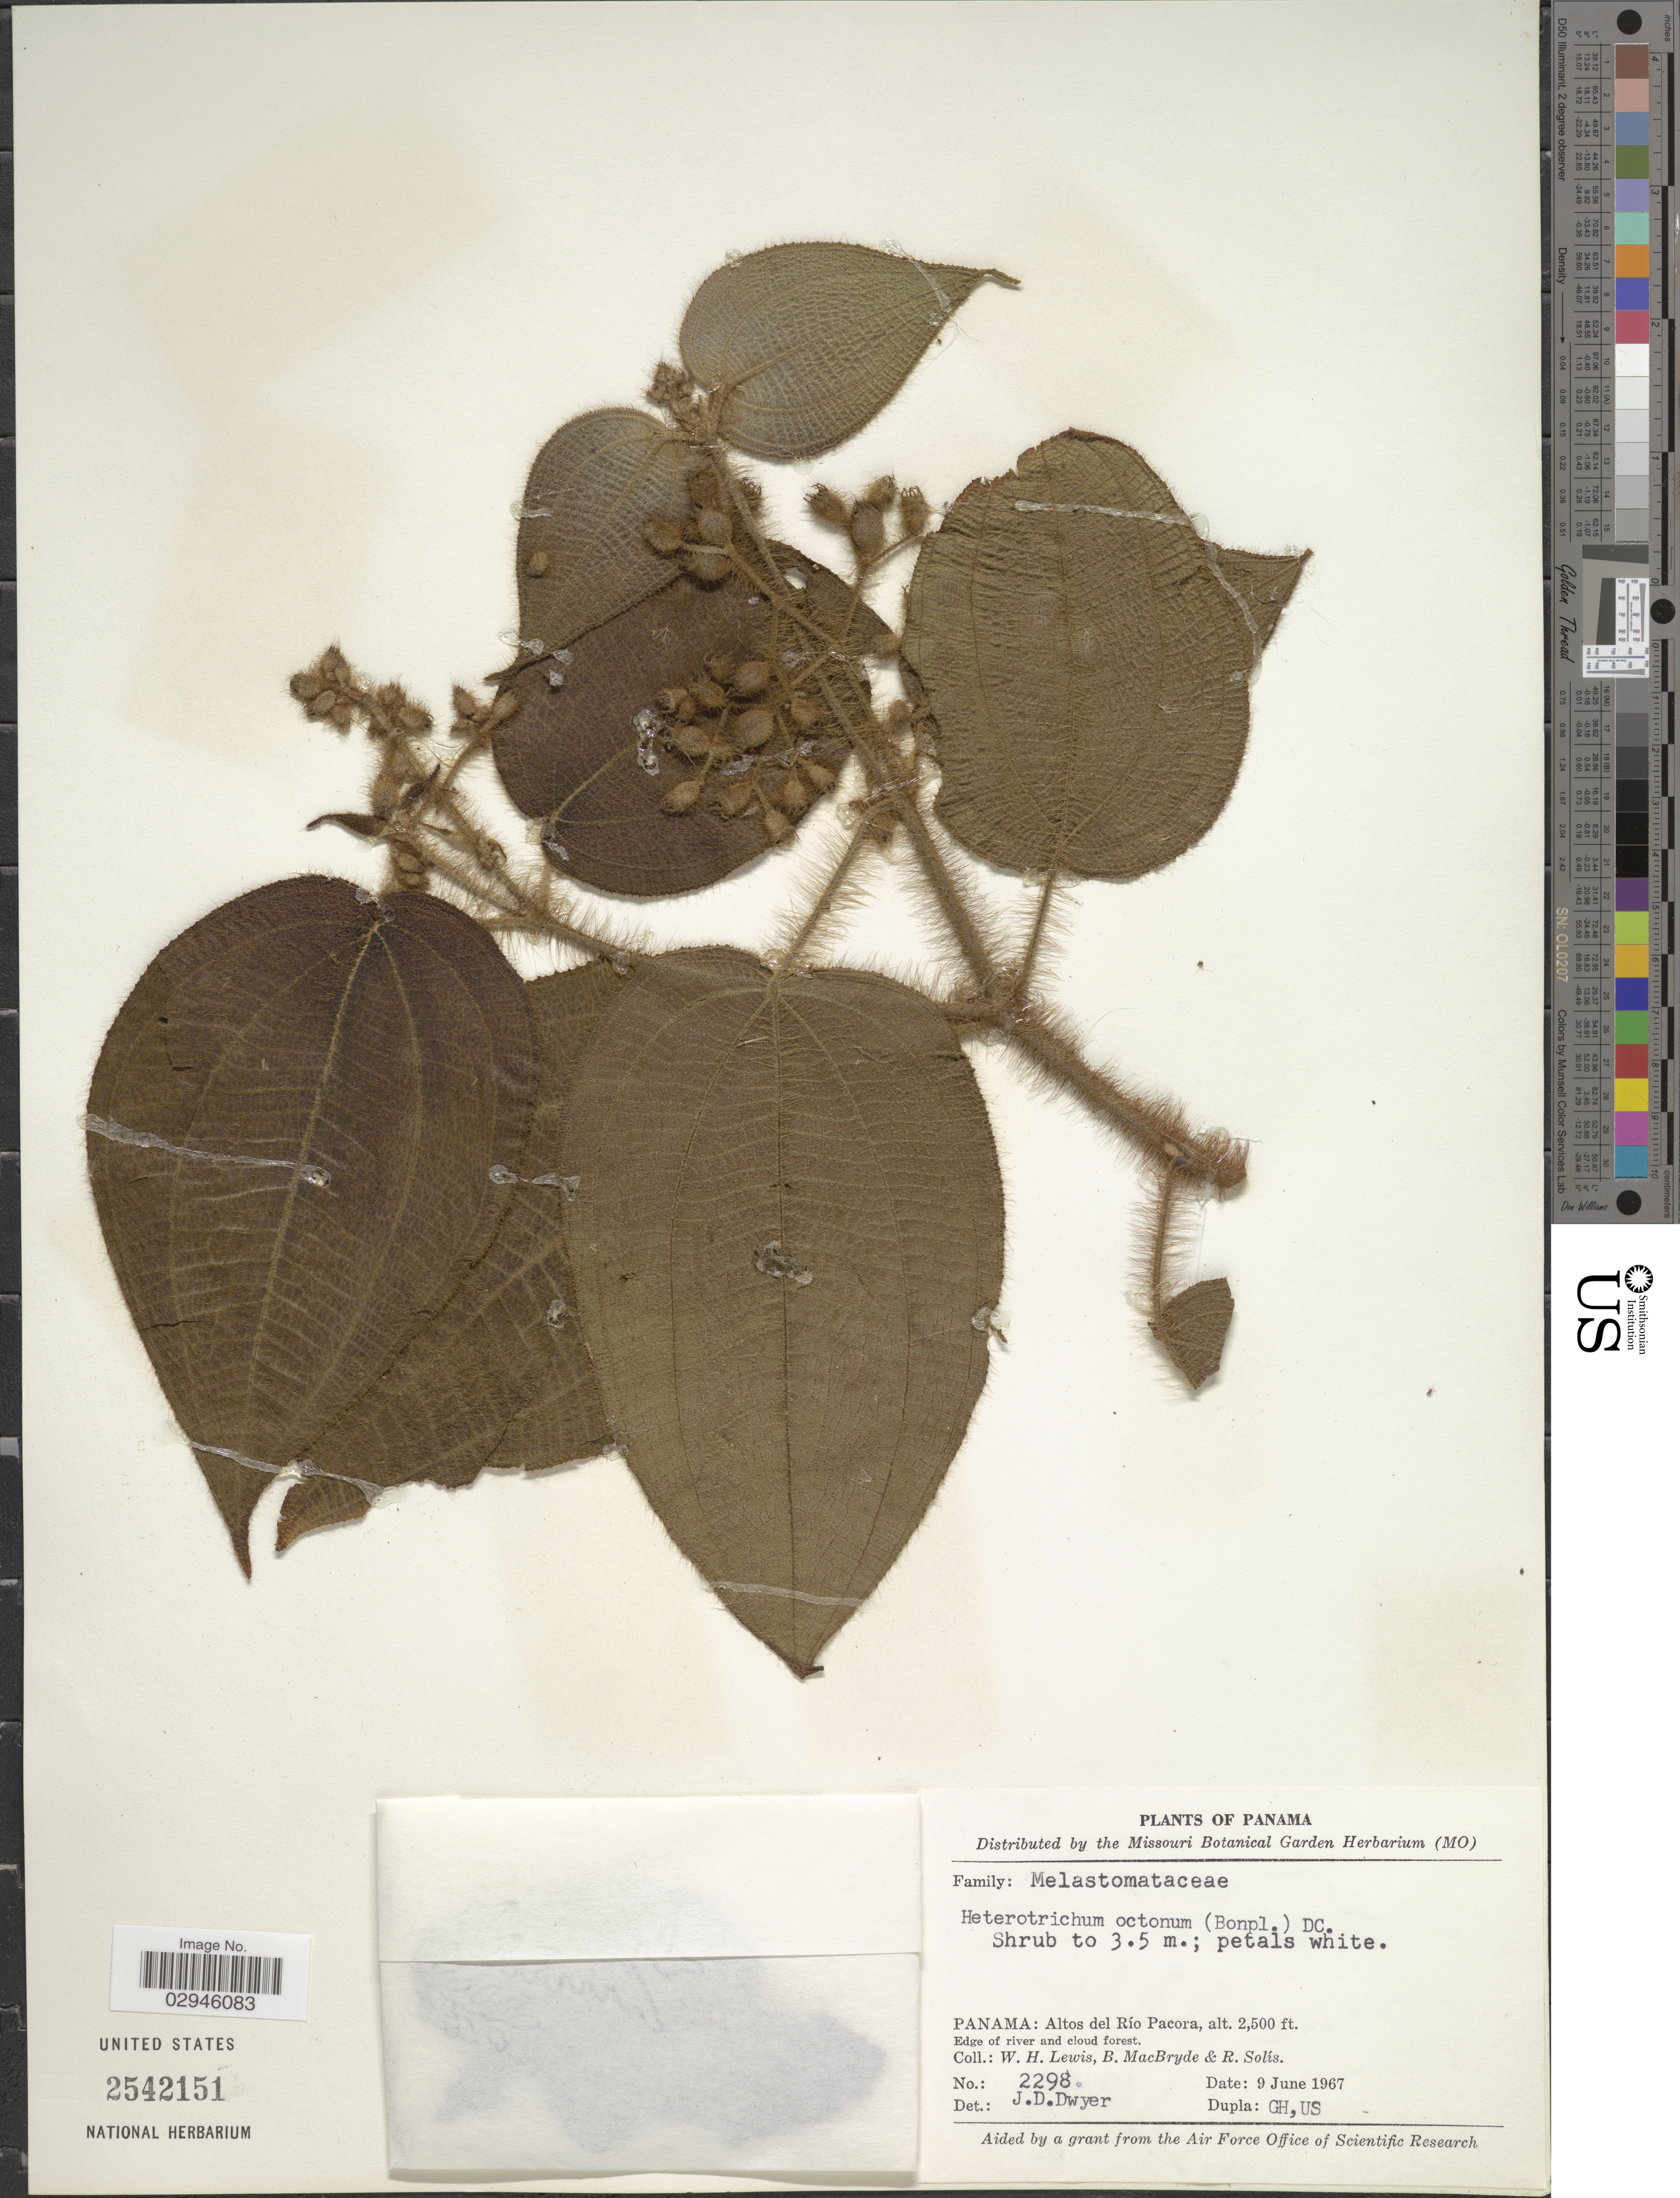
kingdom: Plantae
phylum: Tracheophyta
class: Magnoliopsida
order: Myrtales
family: Melastomataceae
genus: Heterotrichum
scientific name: Heterotrichum octonum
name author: (Bonpl.) DC.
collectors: W. H. Lewis, B. MacBryde & R. Solis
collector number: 2298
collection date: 1967-06-09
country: Panama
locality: Altos del Río Pacora.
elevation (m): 762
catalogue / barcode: US 2542151